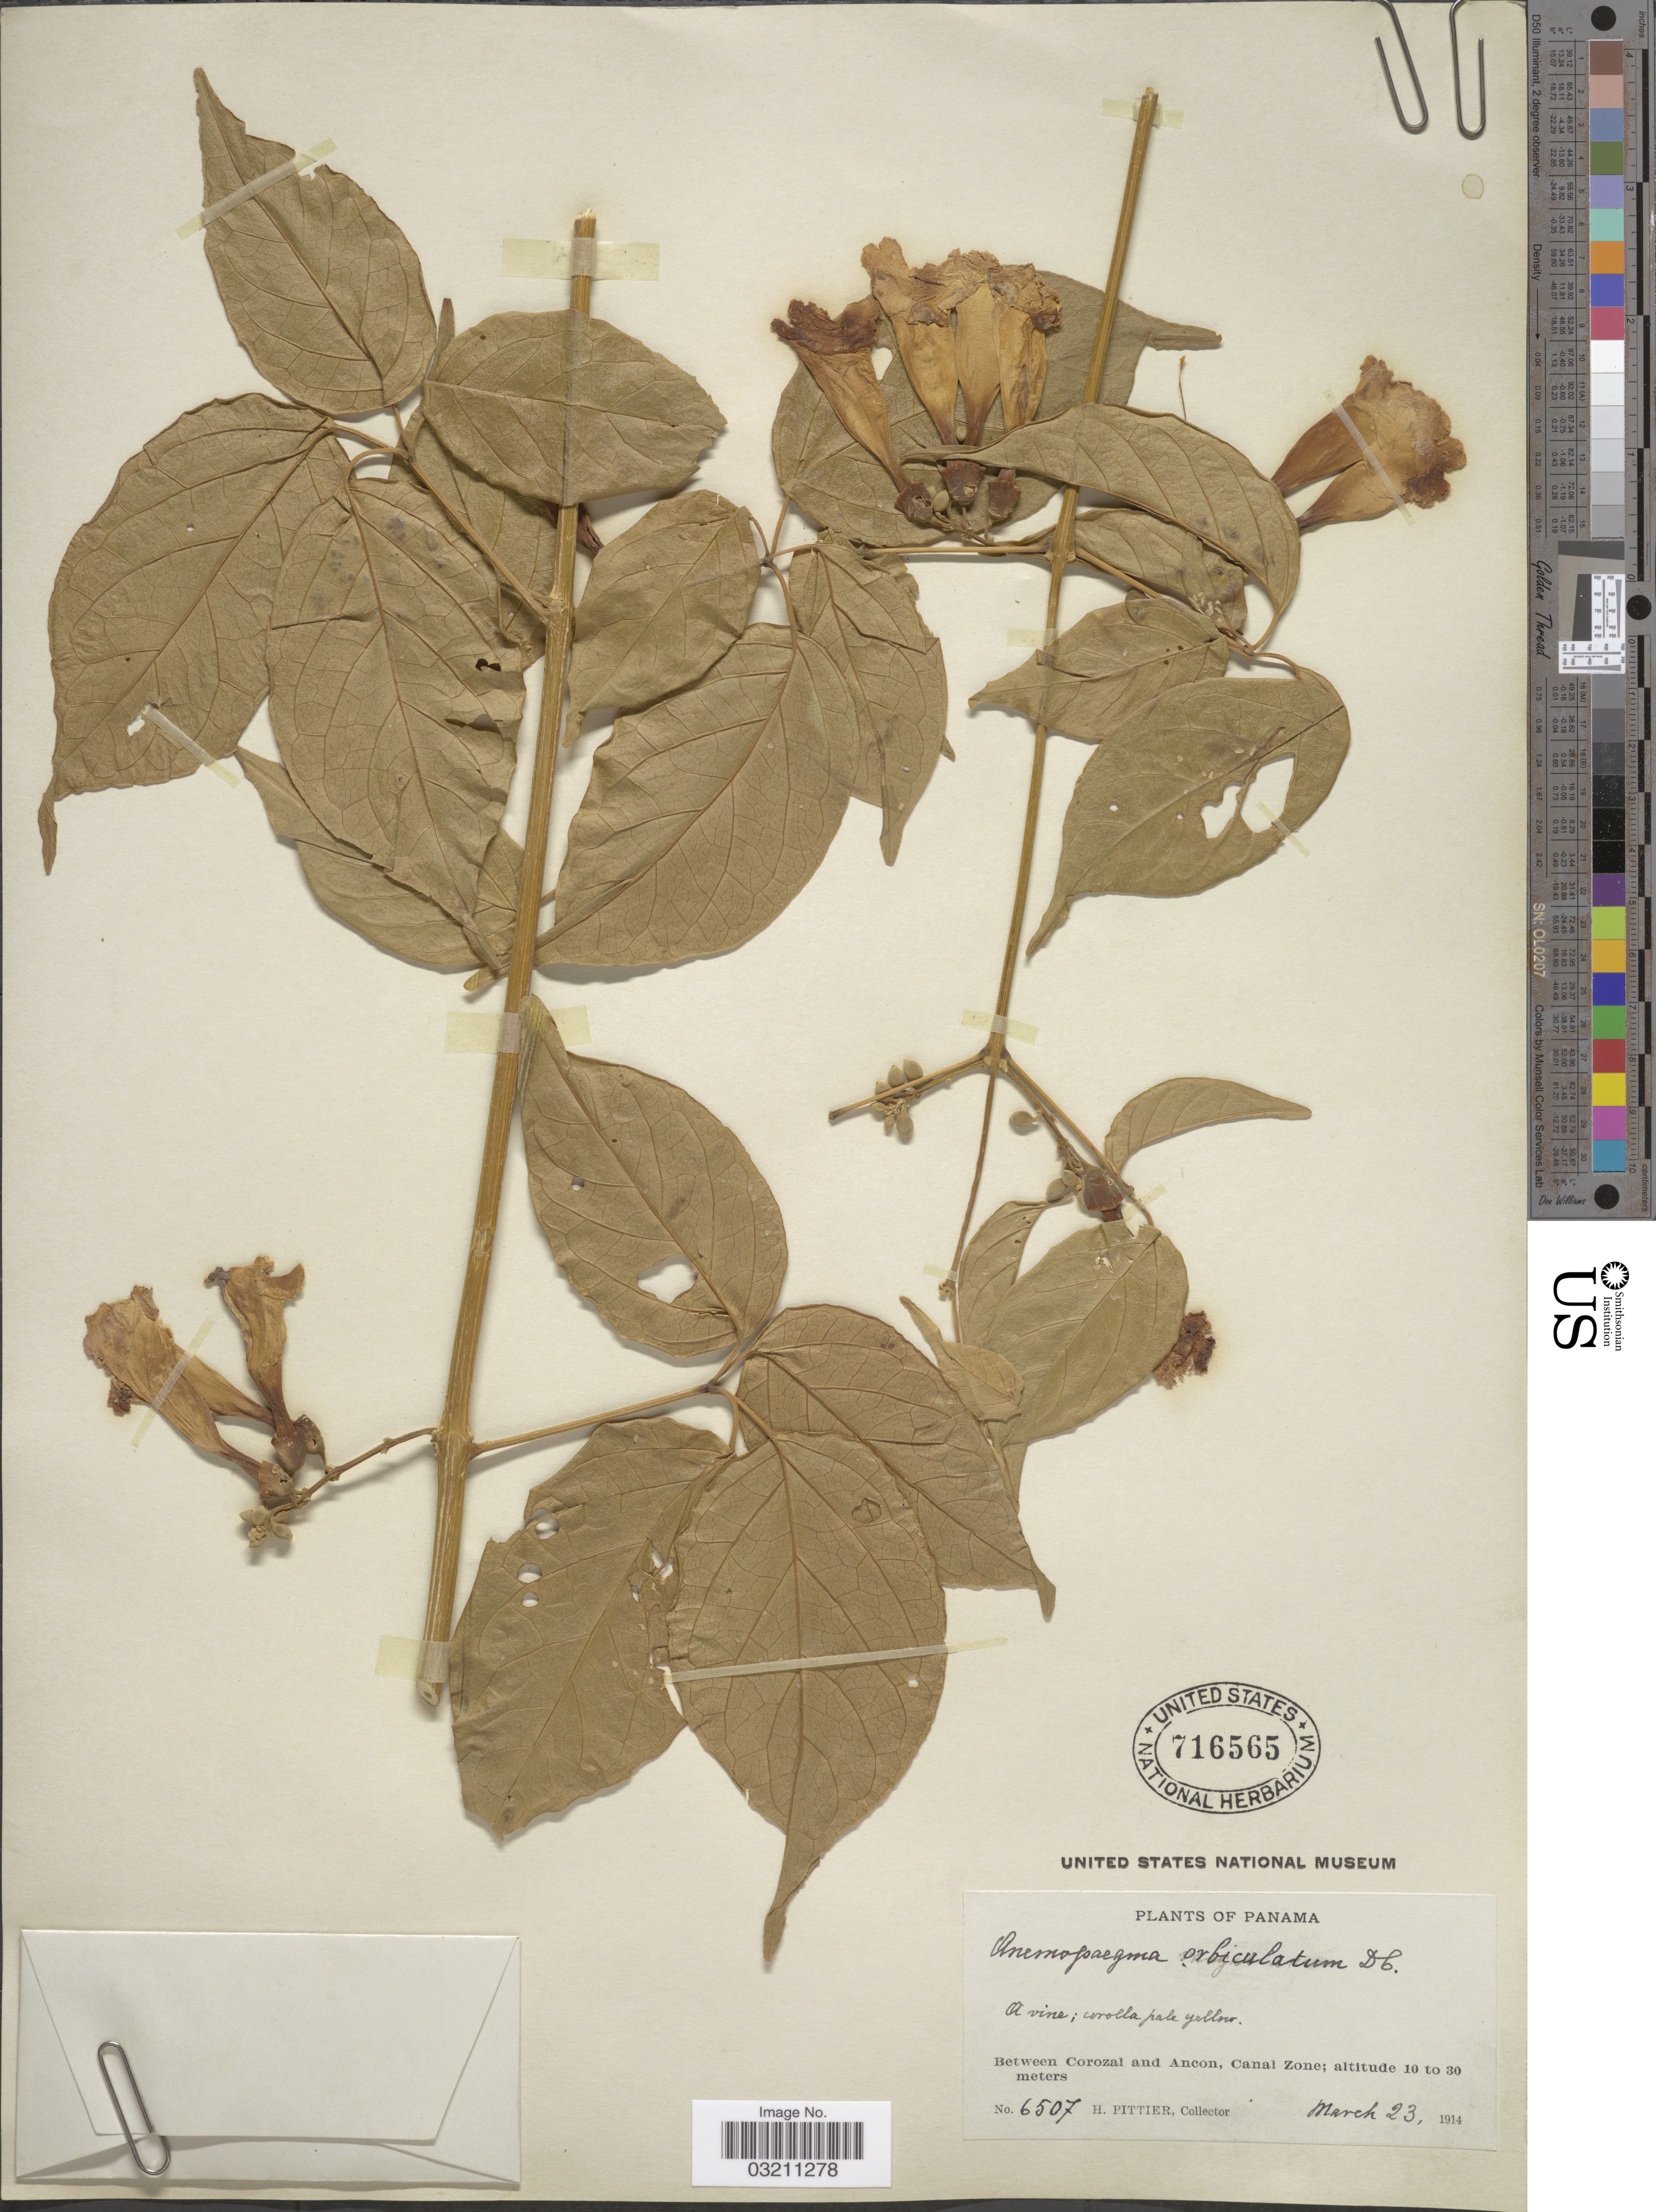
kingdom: Plantae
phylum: Tracheophyta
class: Magnoliopsida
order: Lamiales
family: Bignoniaceae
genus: Amphilophium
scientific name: Amphilophium orbiculatum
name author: (Jacq.) DC.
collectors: H. F. Pittier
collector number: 6507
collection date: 1914-03-23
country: Panama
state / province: Colón / Panamá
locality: Between Corozal and Ancon, Canal Zone.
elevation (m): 10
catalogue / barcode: US 716565